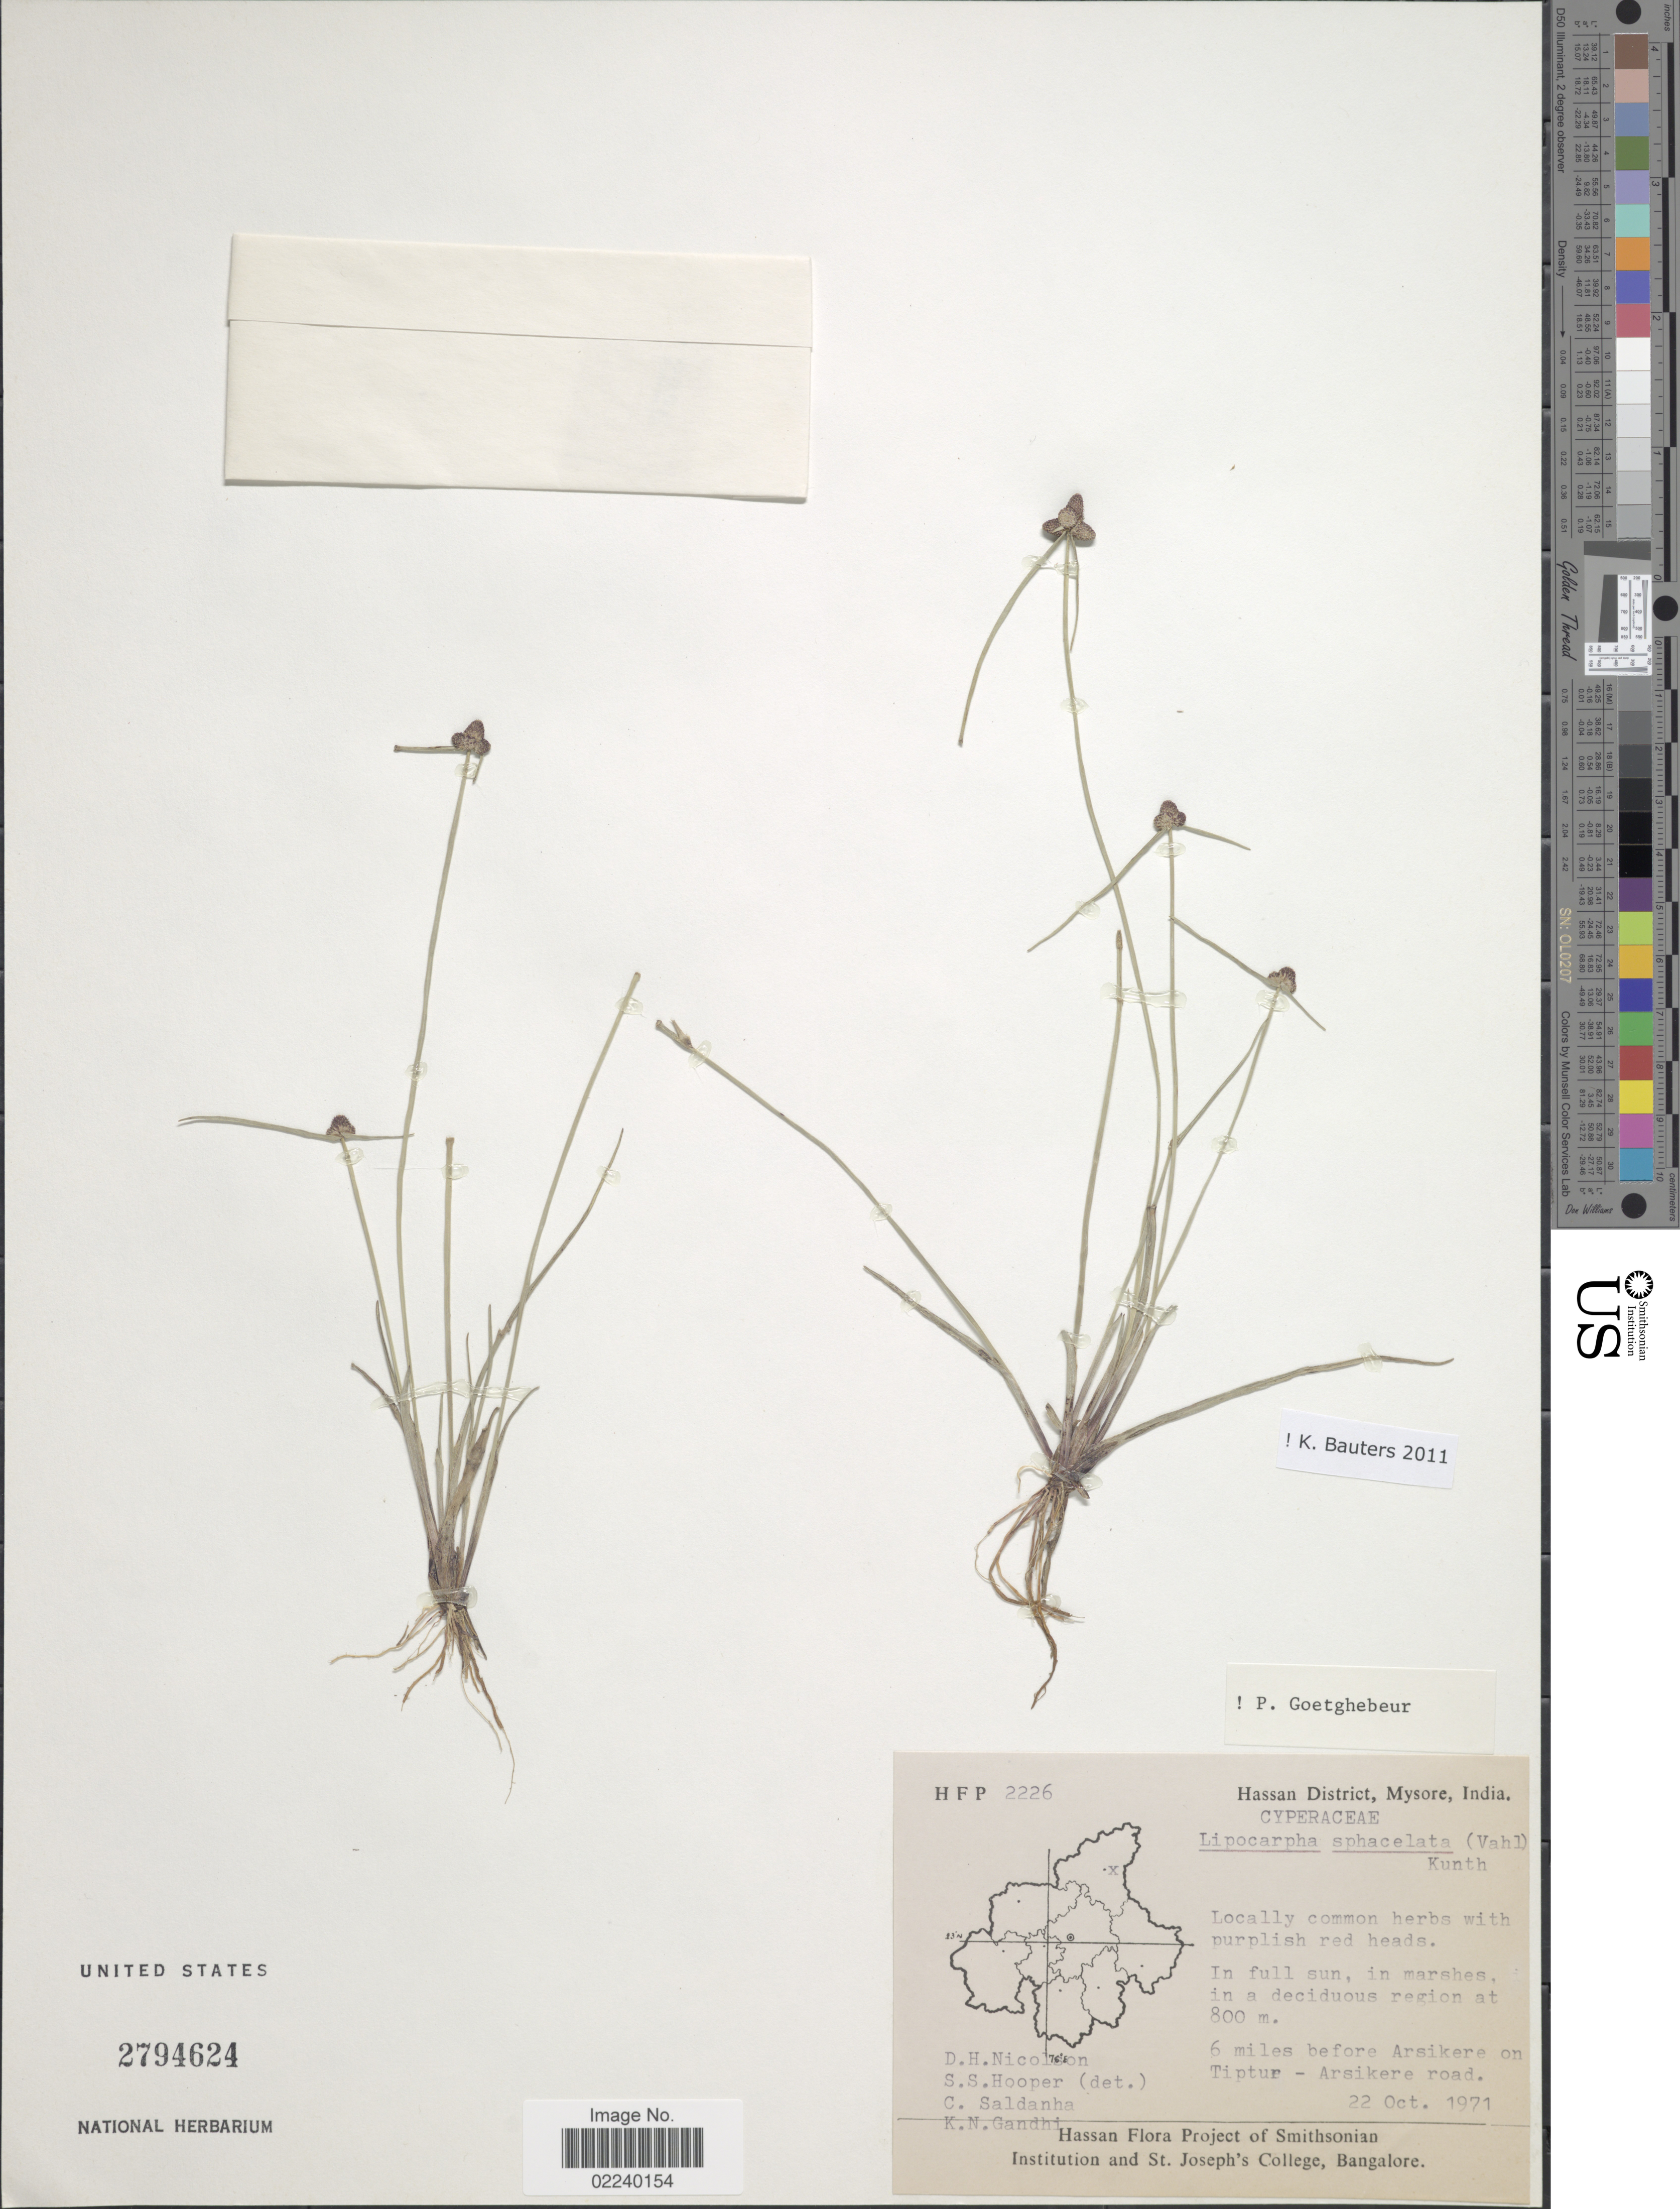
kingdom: Plantae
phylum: Tracheophyta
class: Liliopsida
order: Poales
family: Cyperaceae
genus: Cyperus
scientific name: Cyperus ceylanicus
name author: T. Koyama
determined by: Strong, M. T., (US), Smithsonian Institution - National Museum of Natural History (UNITED STATES)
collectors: D. H. Nicolson, C. Saldanha & K. N. Gandhi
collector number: HFP2226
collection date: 1971-10-22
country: India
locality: Hassan District, Mysore, 6 miles before Arsikere on Tiptur - Arsikere road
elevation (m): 800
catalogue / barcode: US 2794624